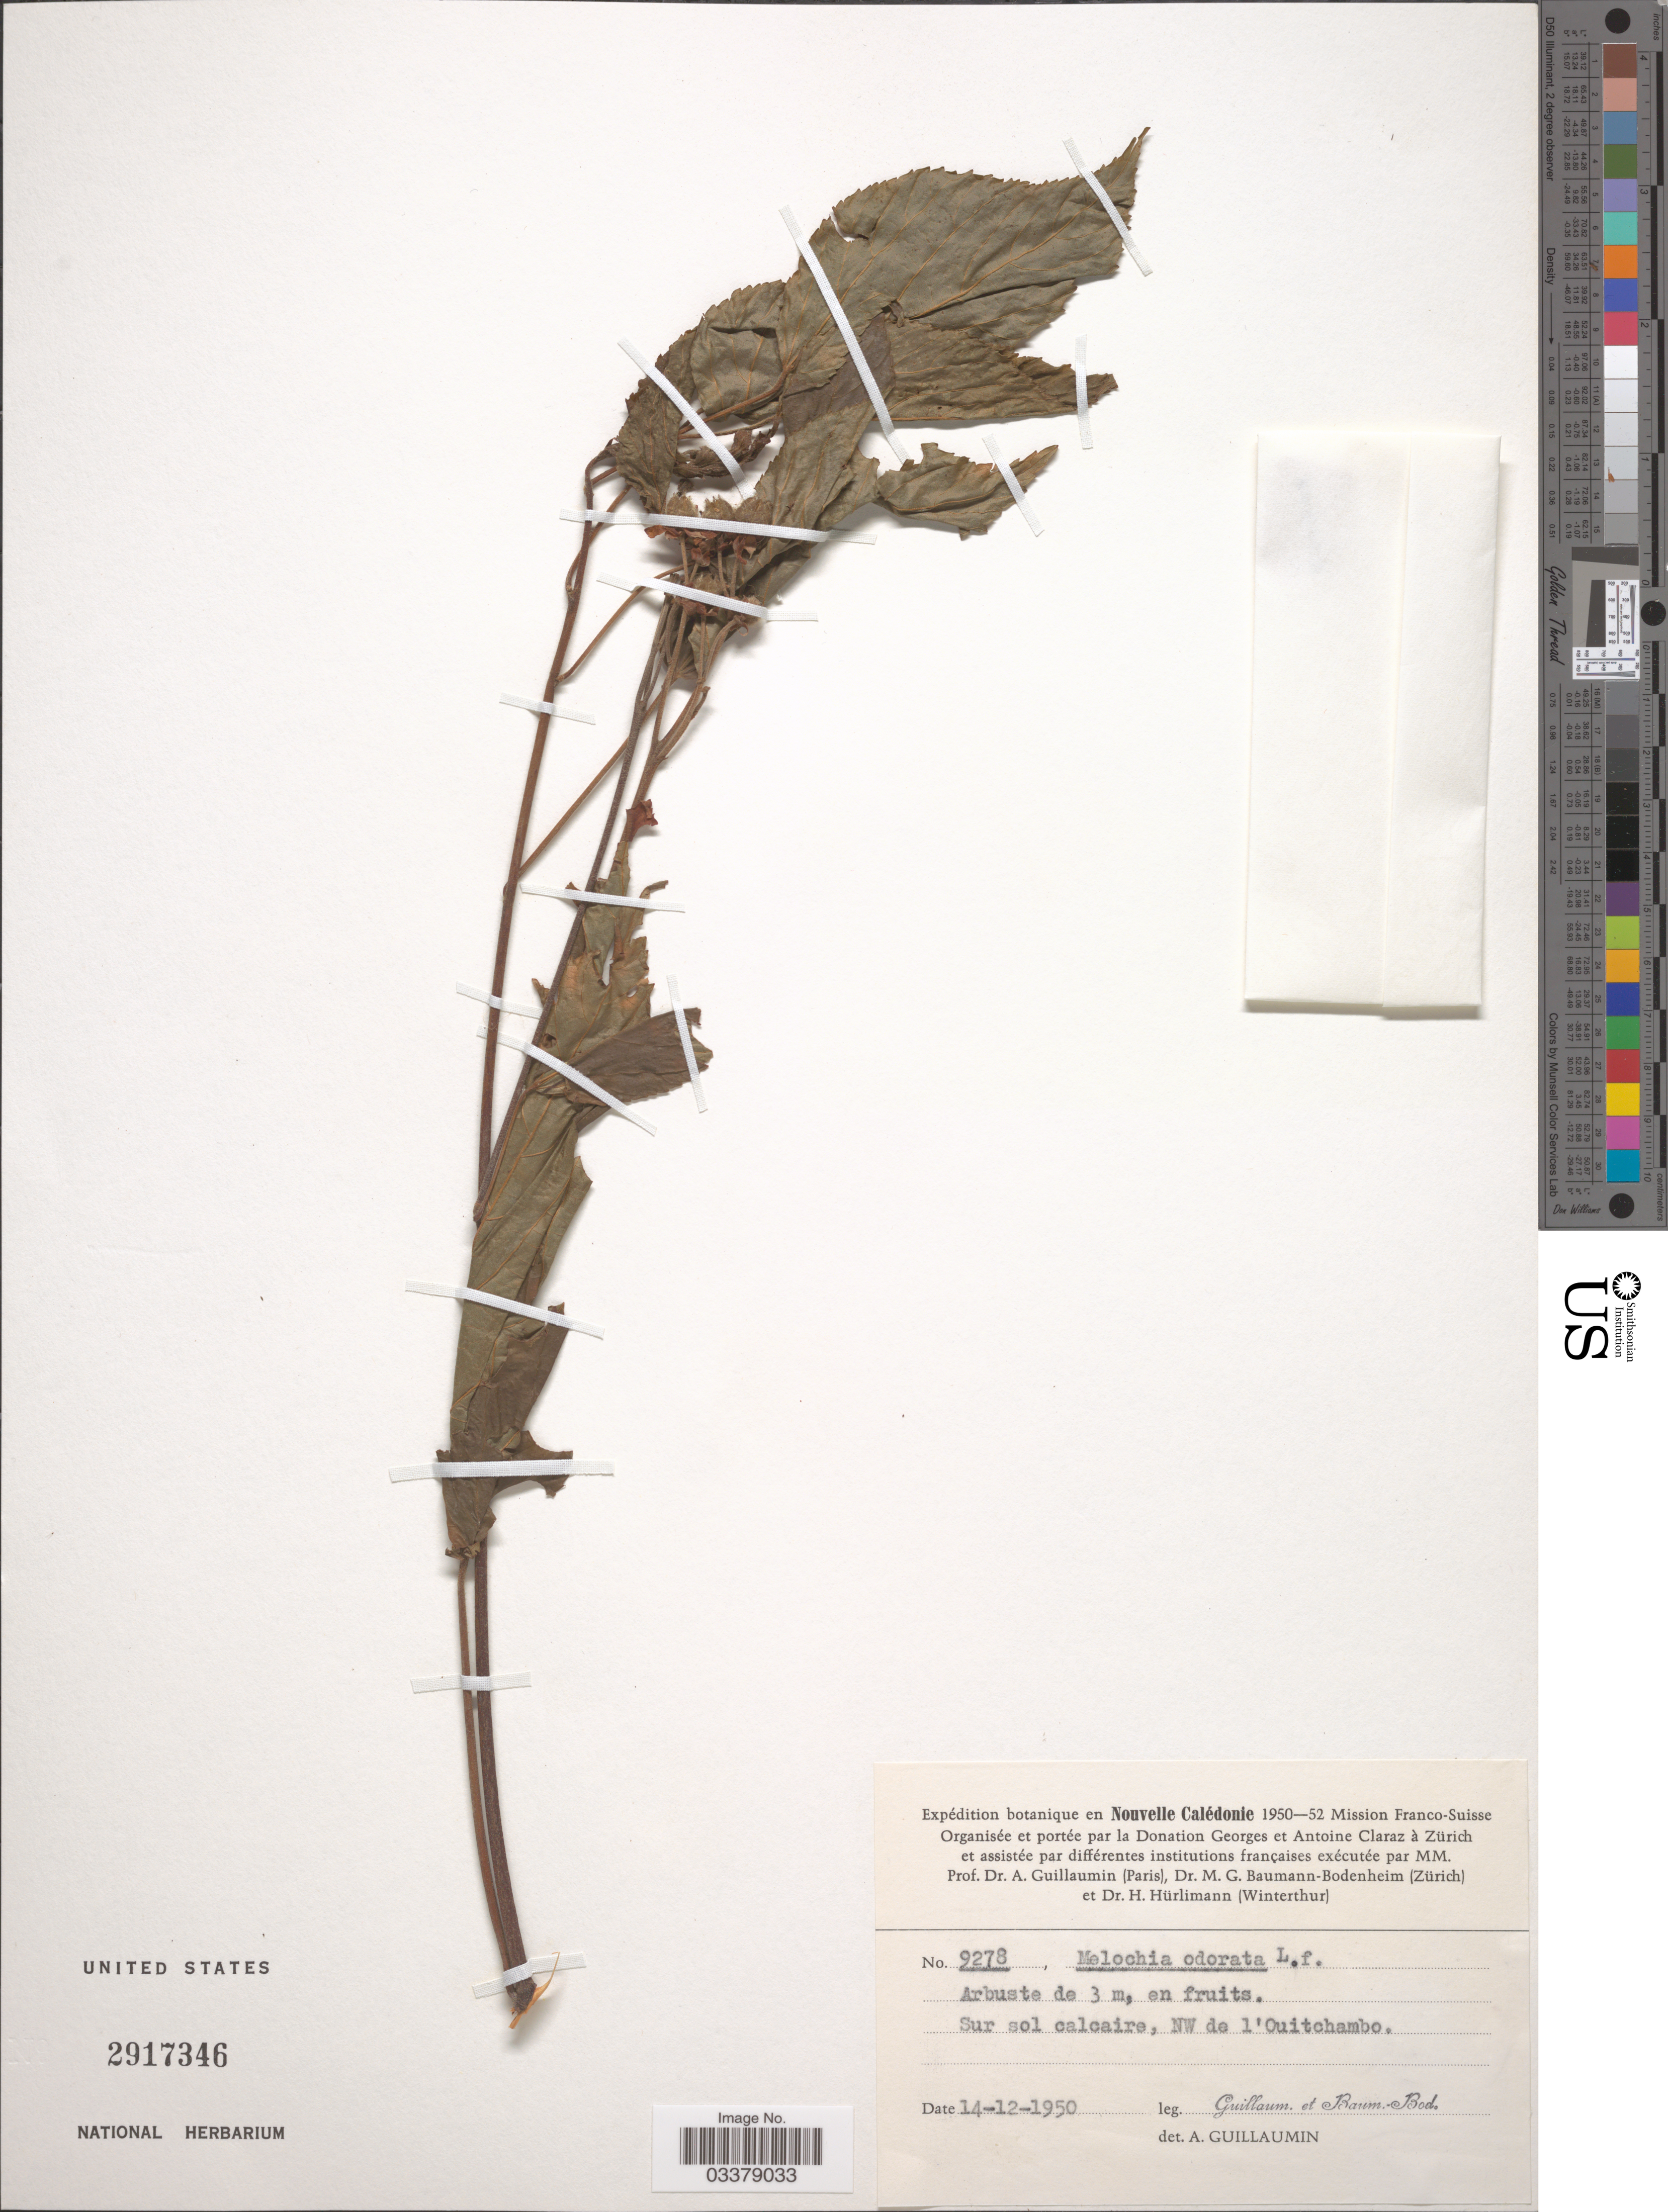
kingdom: Plantae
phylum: Tracheophyta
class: Magnoliopsida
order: Malvales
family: Malvaceae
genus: Melochia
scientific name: Melochia odorata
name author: L. f.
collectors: A. Guillaumin & M. G. Baumann-Bodenheim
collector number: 9278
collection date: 1950-12-14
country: New Caledonia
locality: Nouvelle Calédonie. Sur sol calcaire, NW de l'Ouitchambo.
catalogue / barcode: US 2917346